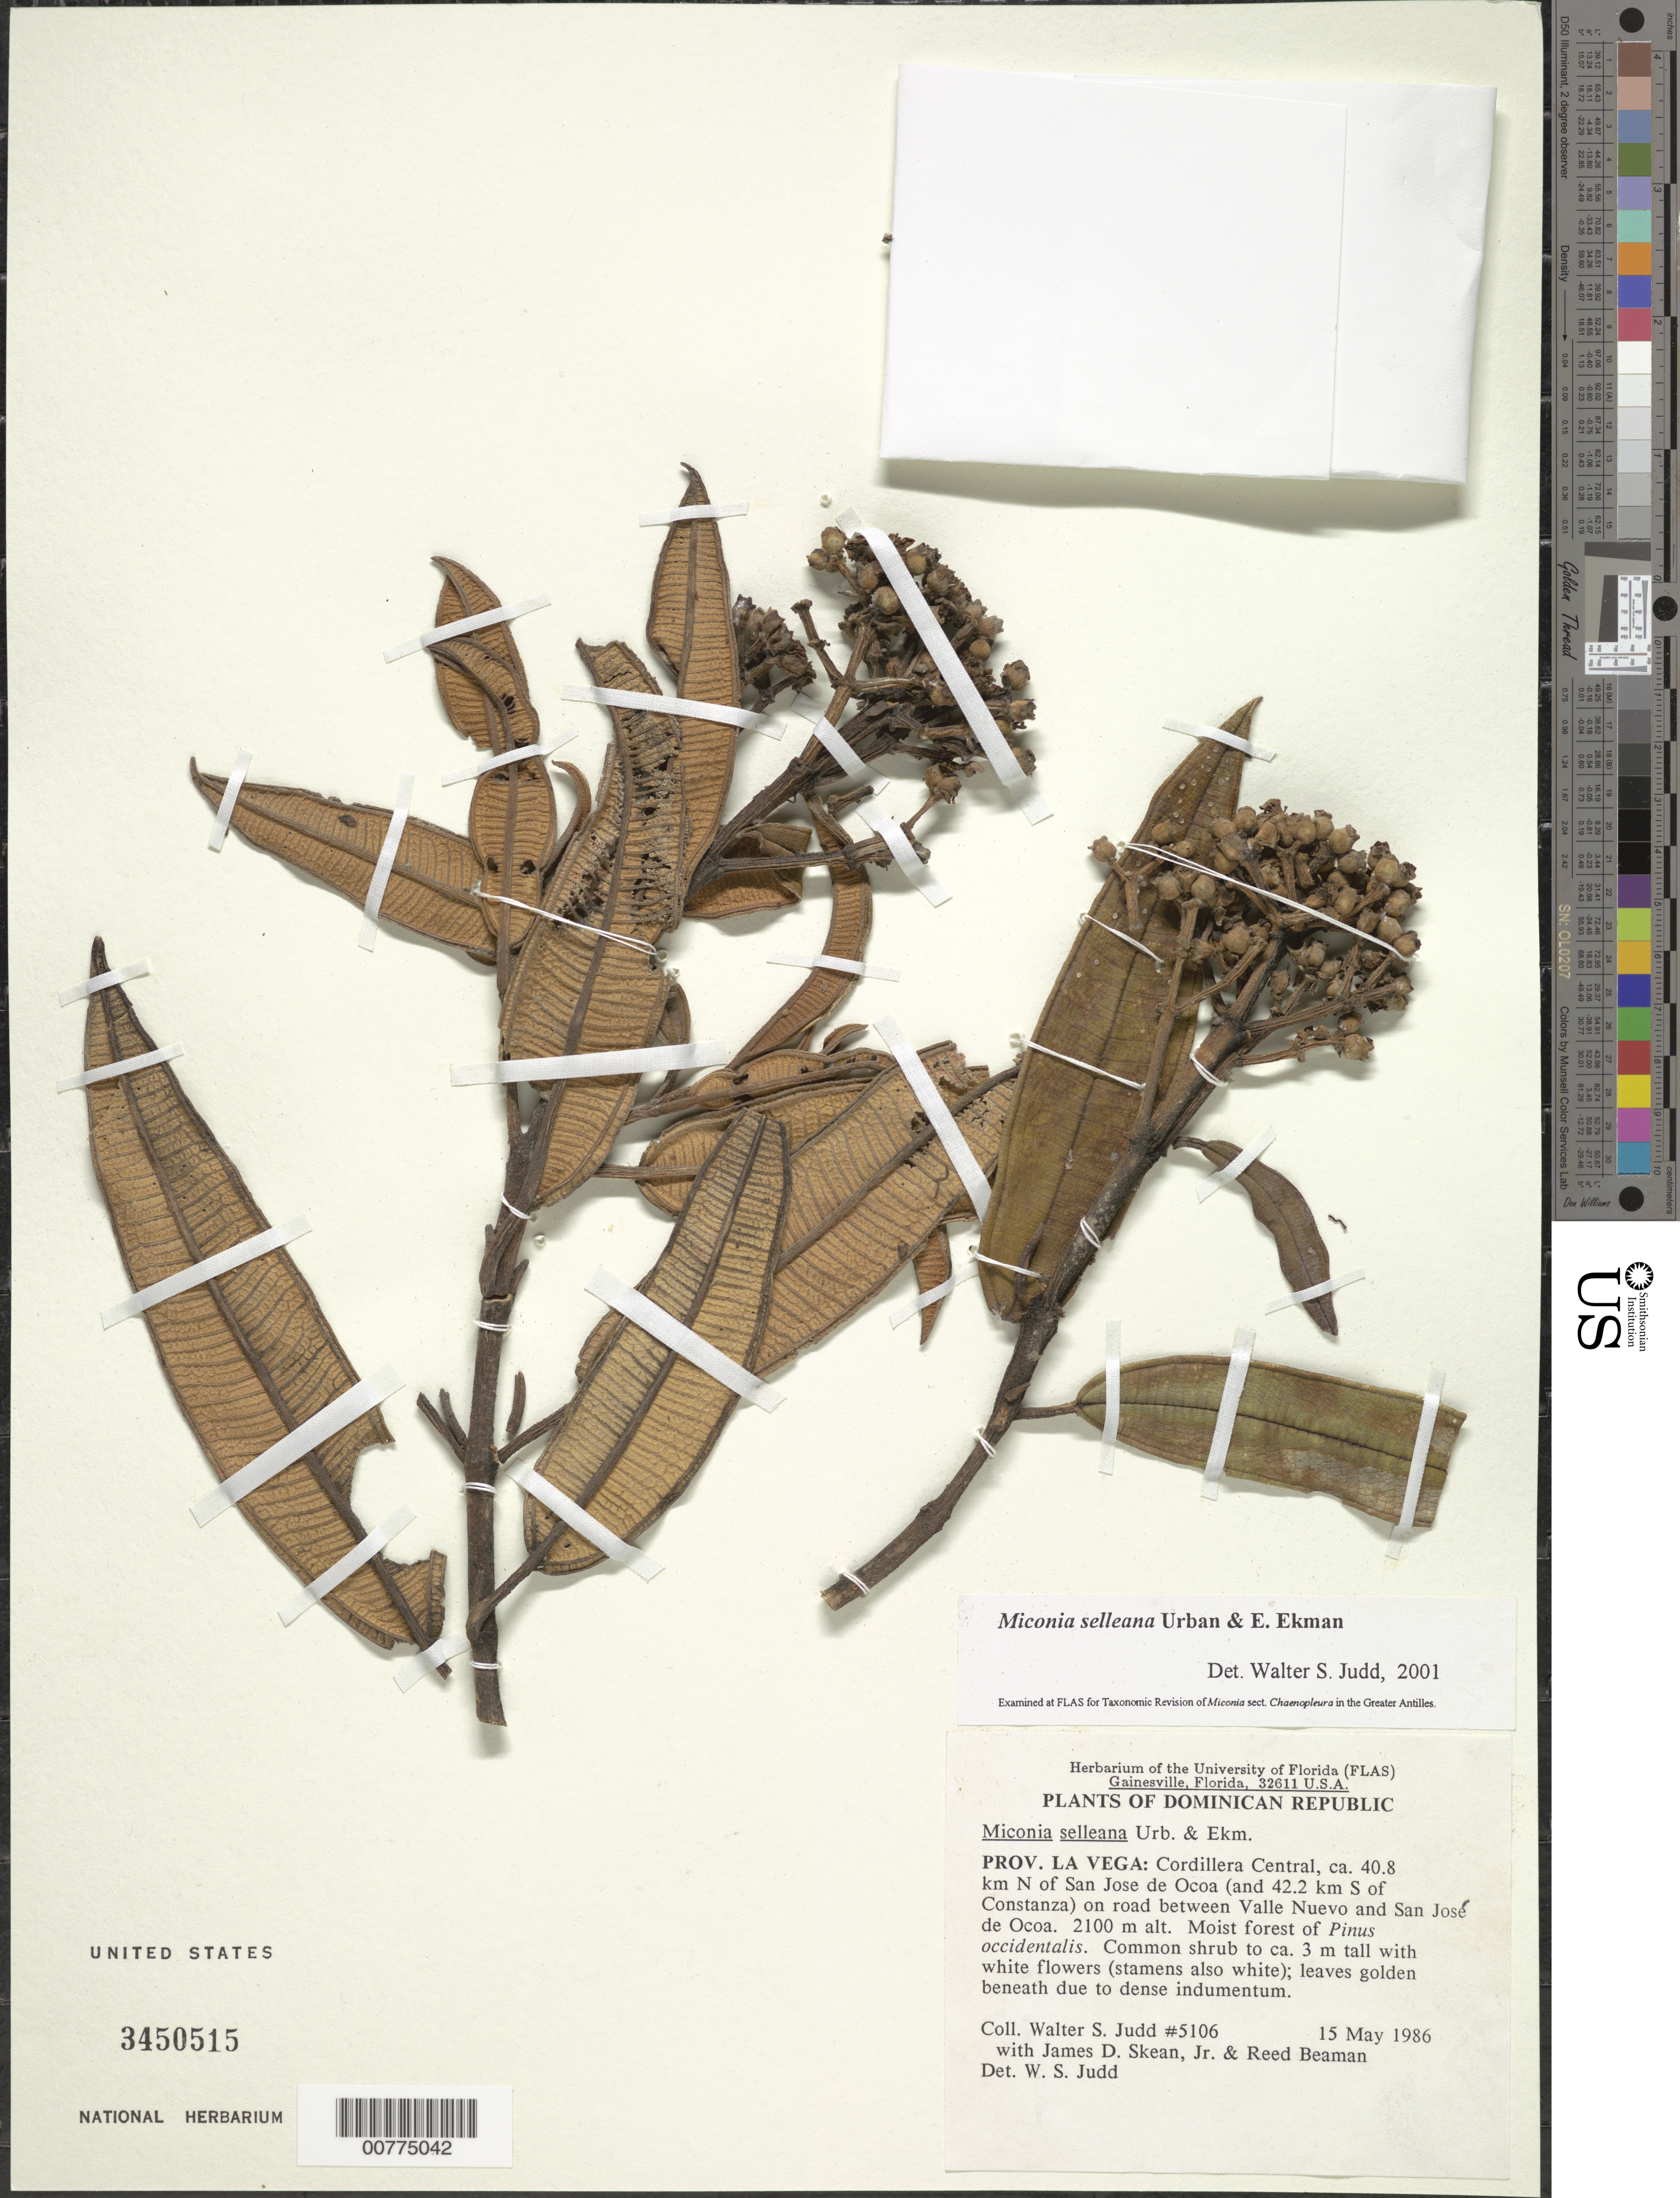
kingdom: Plantae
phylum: Tracheophyta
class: Magnoliopsida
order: Myrtales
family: Melastomataceae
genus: Miconia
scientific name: Miconia serrulata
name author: (DC.) Naudin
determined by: Judd, Walter S.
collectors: W. S. Judd, J. D. Skean & R. S. Beaman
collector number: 5106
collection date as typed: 15 May 1986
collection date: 1986-05-15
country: Dominican Republic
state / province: La Vega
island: Hispaniola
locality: Cordillera Central, 40.8 km N of San José de Ocoa (and 42.2 km S of Constanza) on road between Valle Nuevo and San José de Ocoa.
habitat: Moist forest of Pinus occidentalis.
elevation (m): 2100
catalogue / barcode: US 3450515